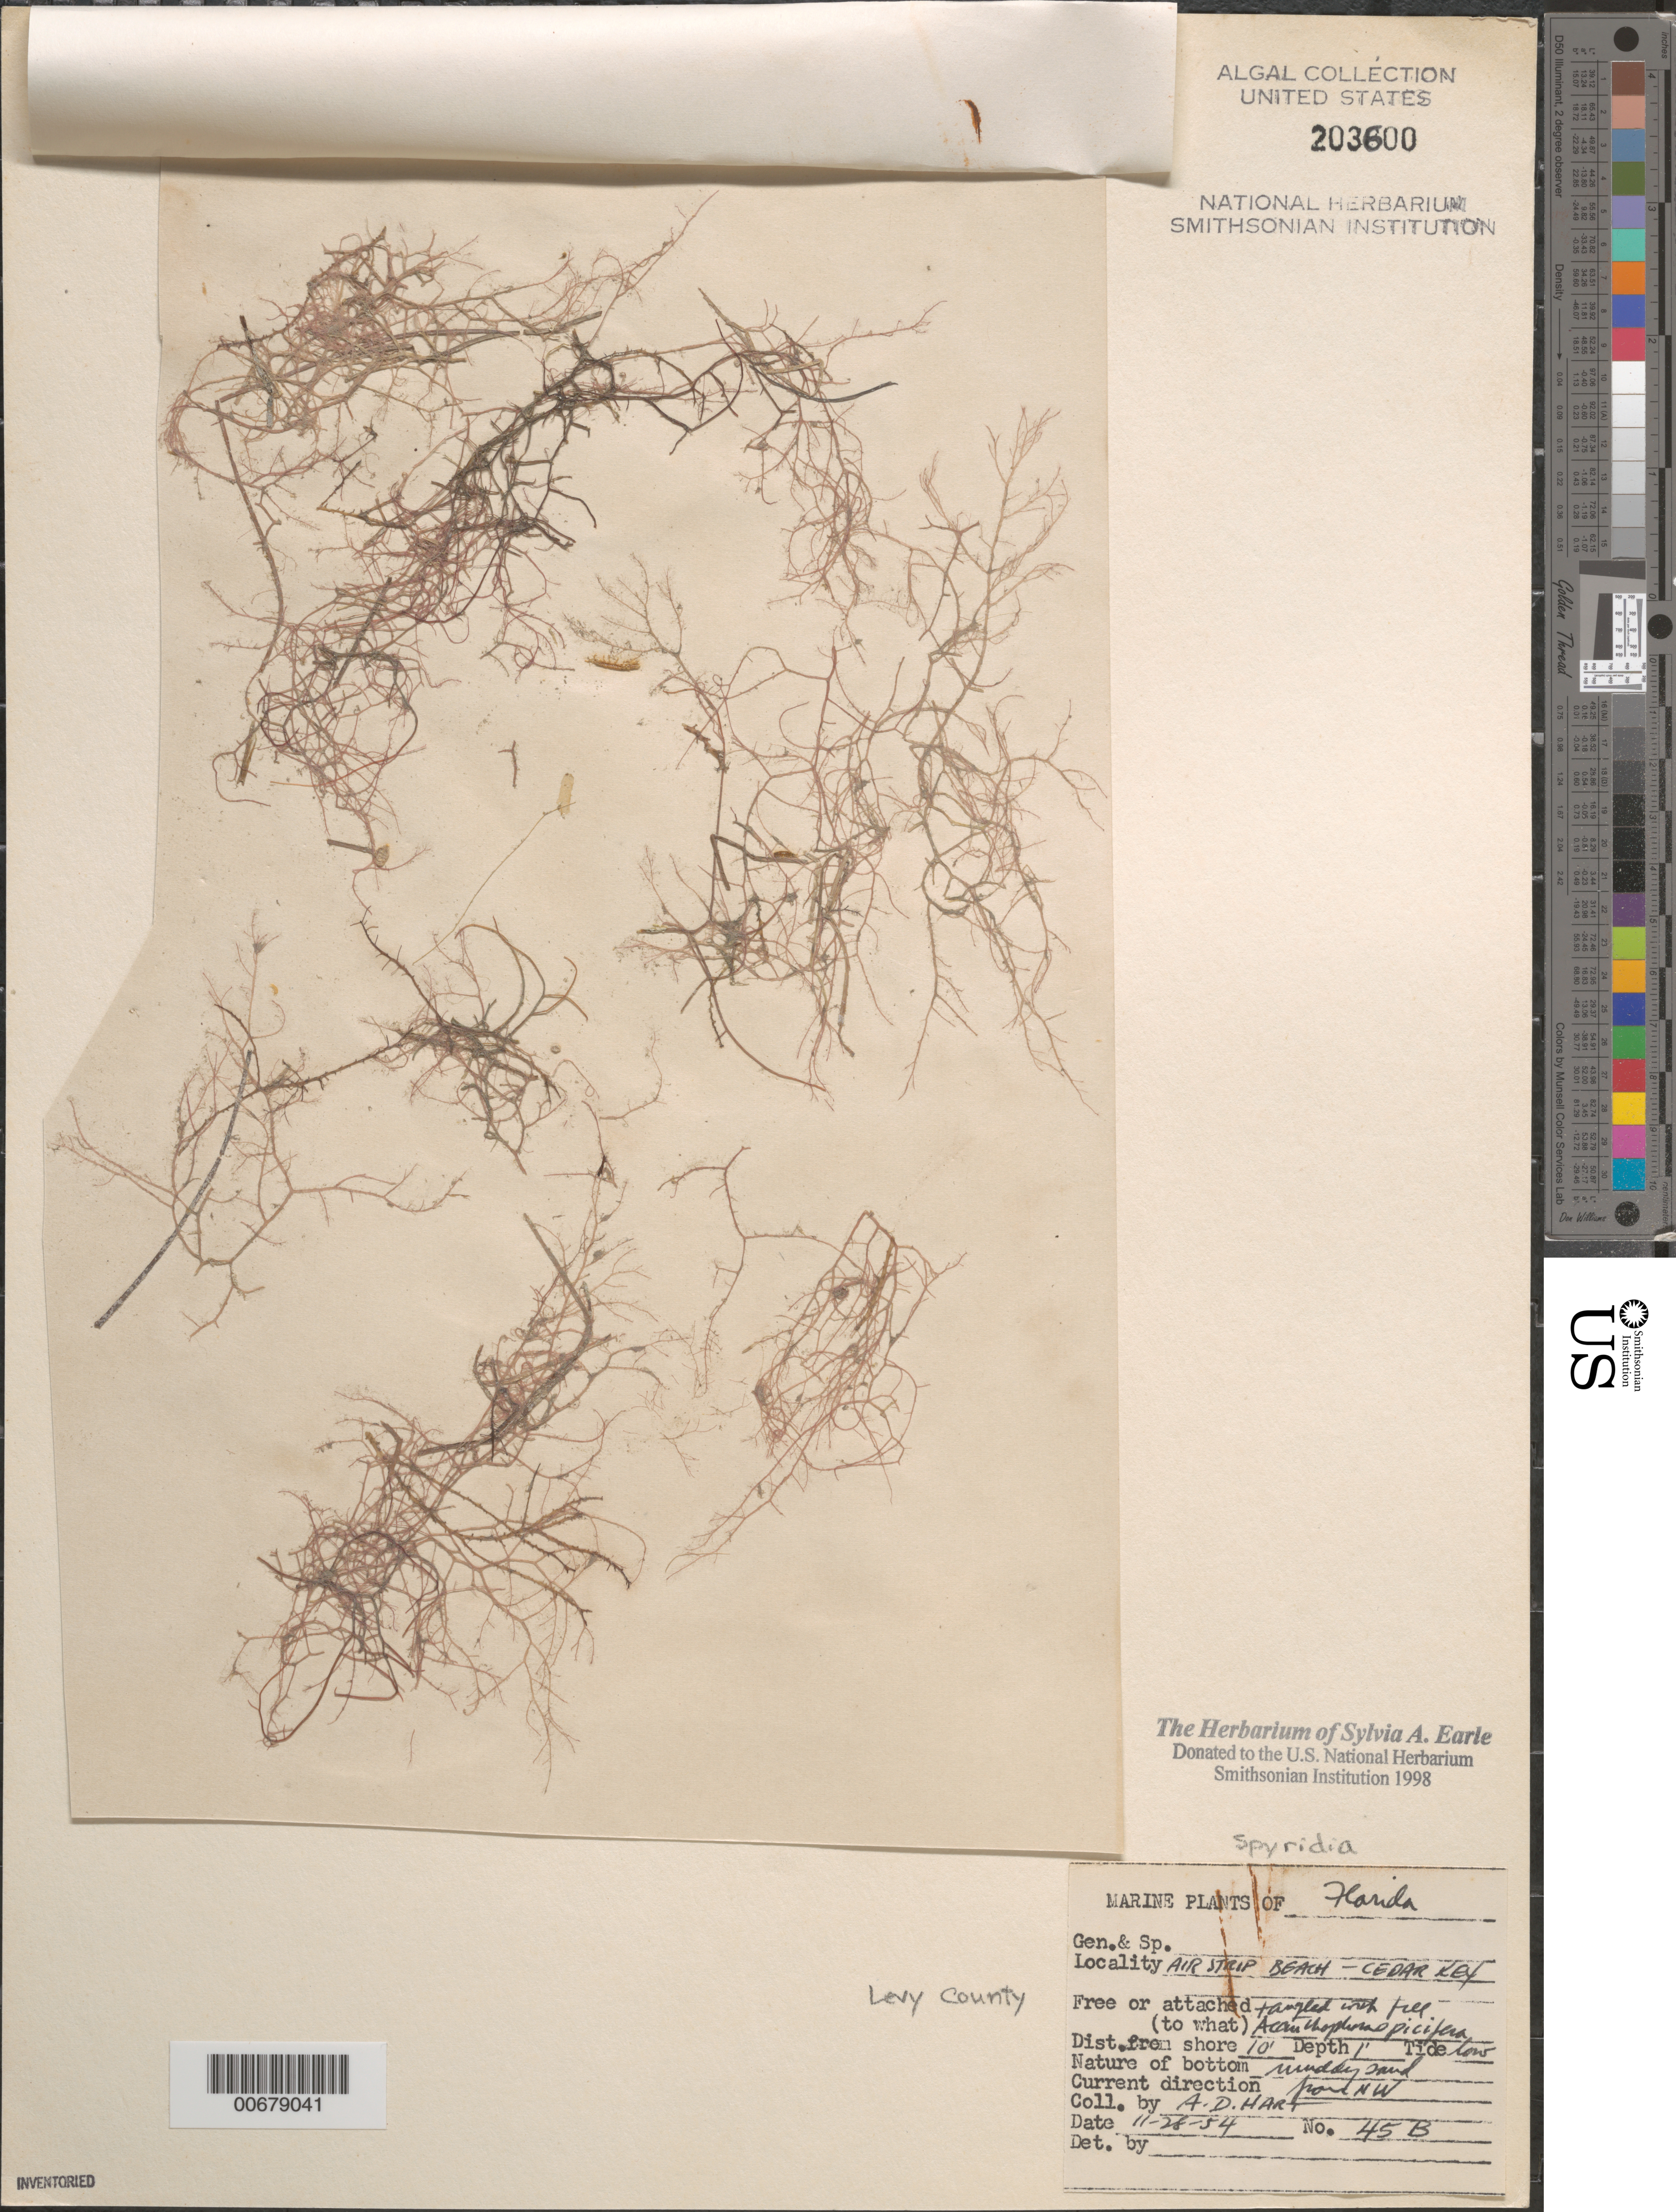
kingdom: Plantae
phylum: Rhodophyta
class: Florideophyceae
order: Ceramiales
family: Spyridiaceae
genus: Spyridia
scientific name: Spyridia sp.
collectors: A. D. Hart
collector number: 45B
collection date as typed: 28 Nov 1954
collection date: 1954-11-28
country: United States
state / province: Florida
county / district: Levy County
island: Way Key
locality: Air Strip Beach, Cedar Key (town)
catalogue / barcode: US 203600